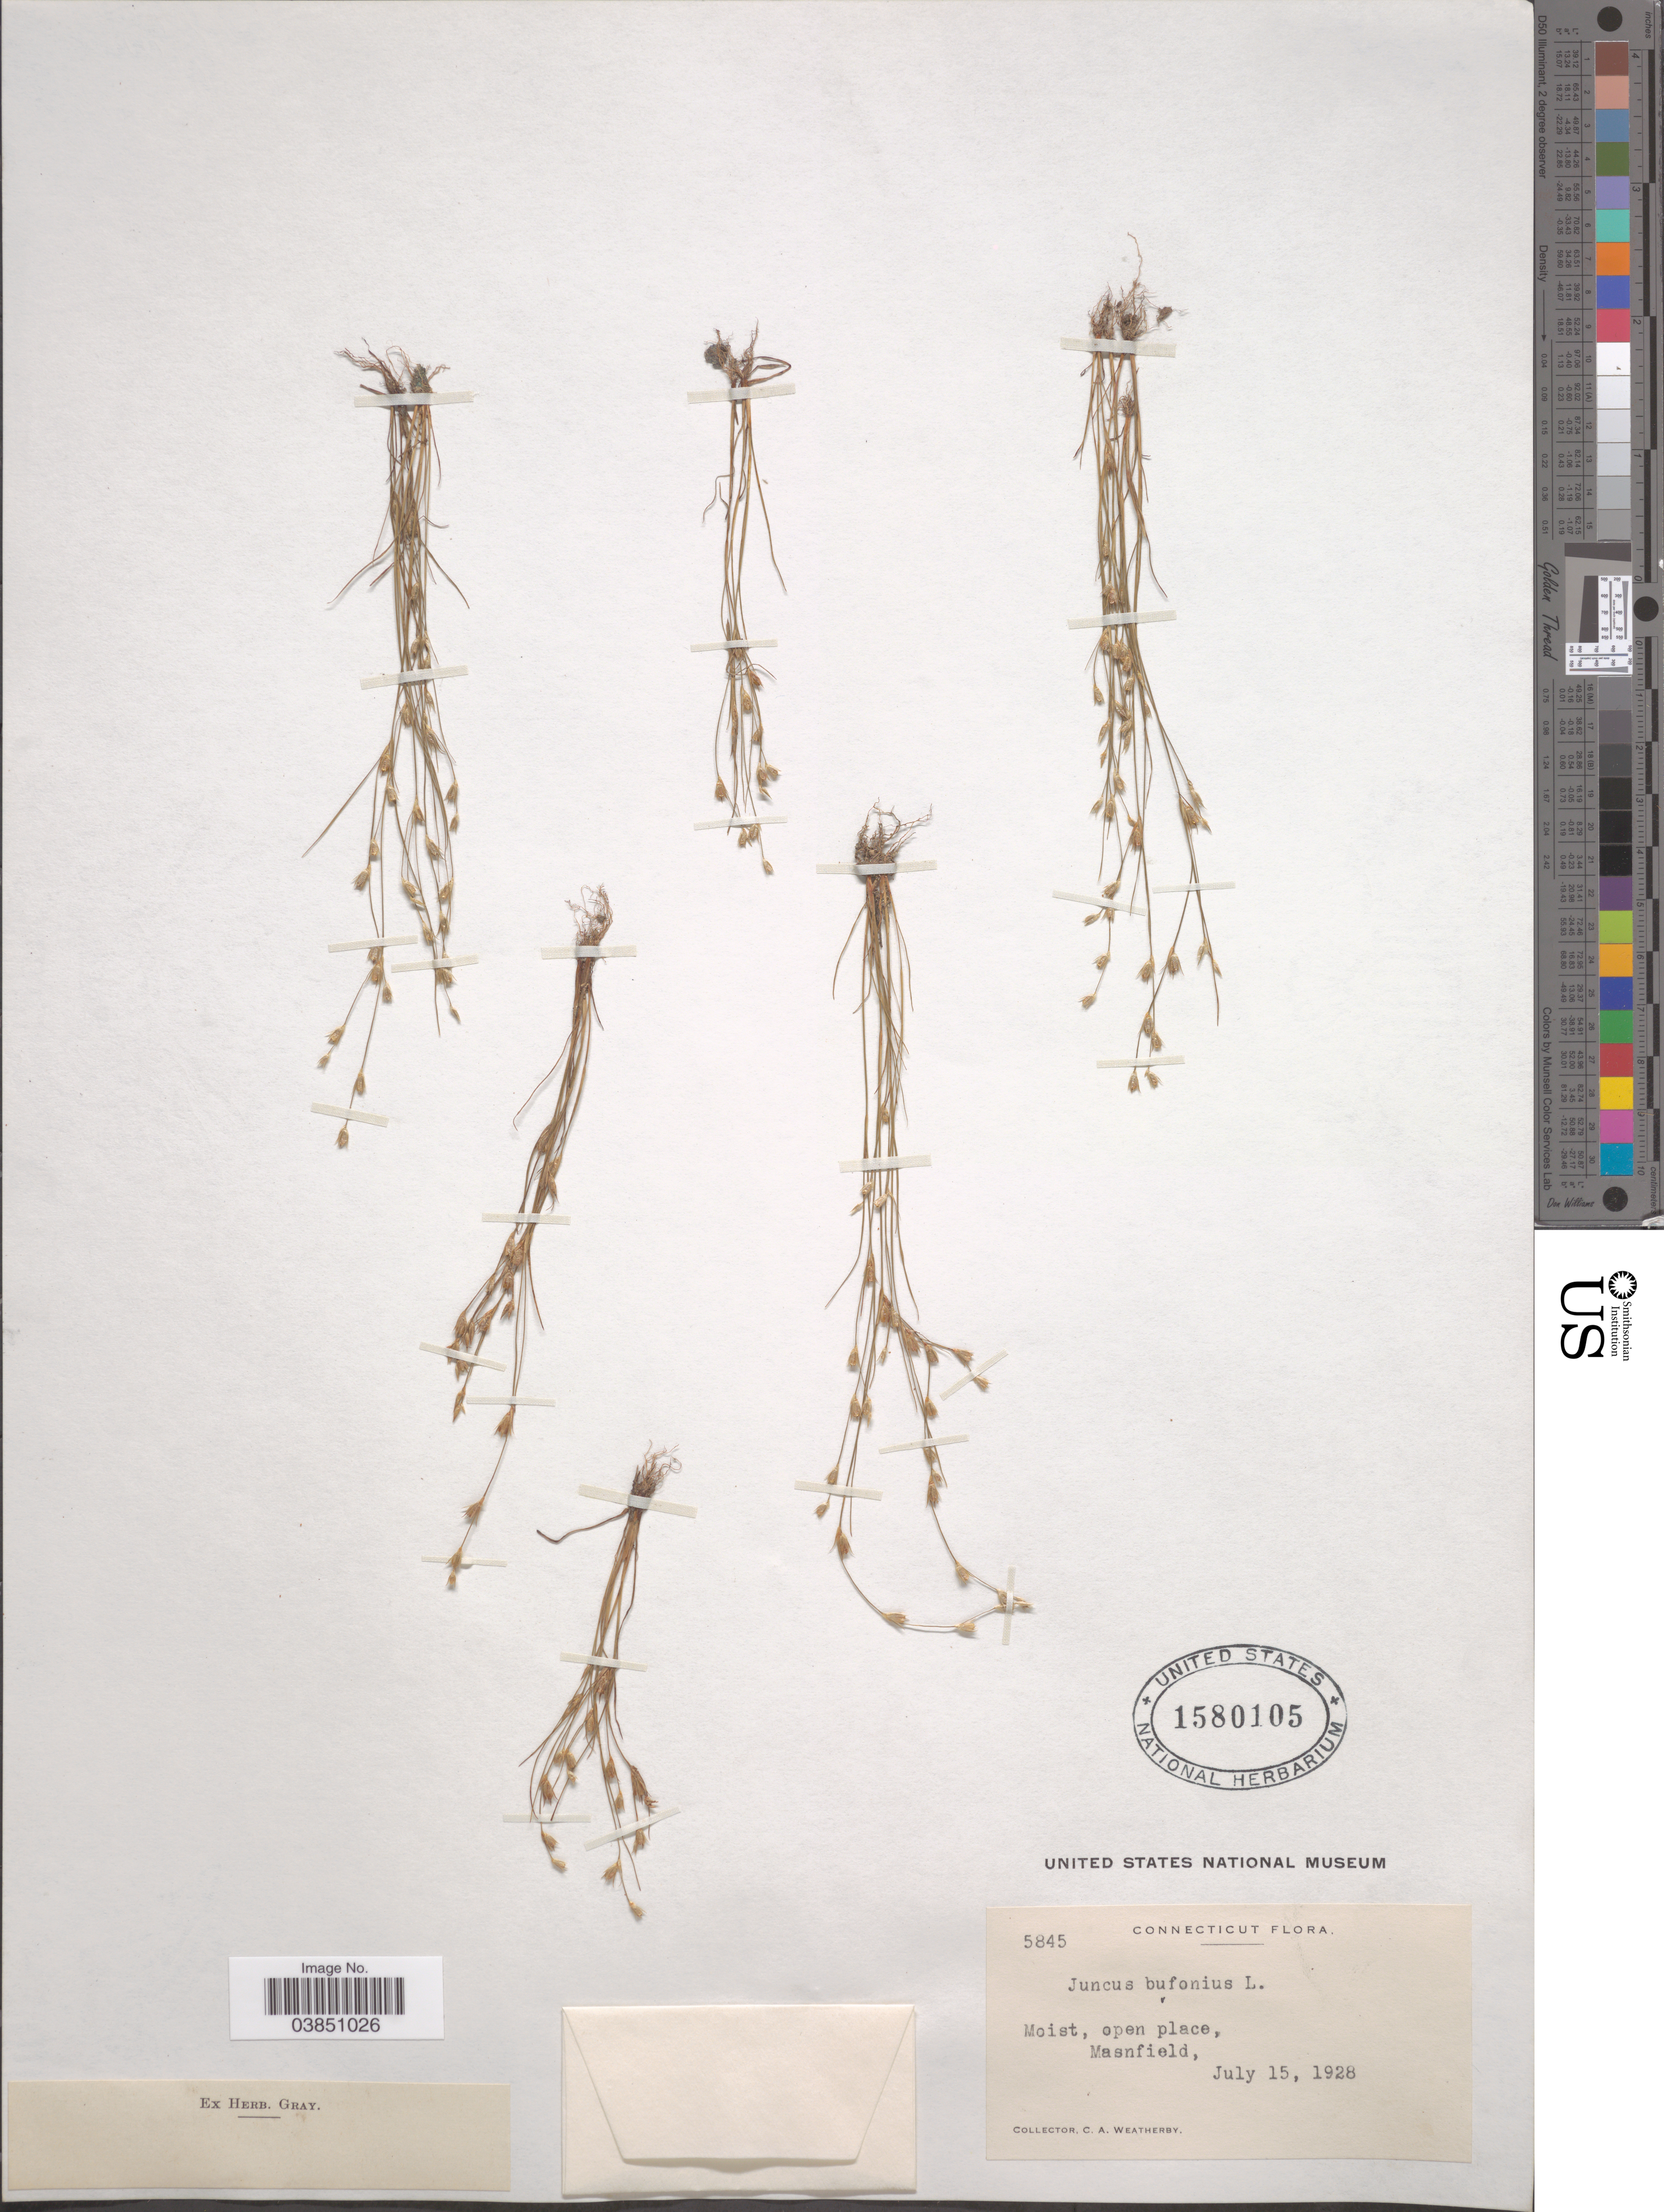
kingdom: Plantae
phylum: Tracheophyta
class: Liliopsida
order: Poales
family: Juncaceae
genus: Juncus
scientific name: Juncus bufonius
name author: L.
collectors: C. A. Weatherby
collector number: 5845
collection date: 1928-07-15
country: United States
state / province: Connecticut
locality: Masnfield.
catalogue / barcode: US 1580105